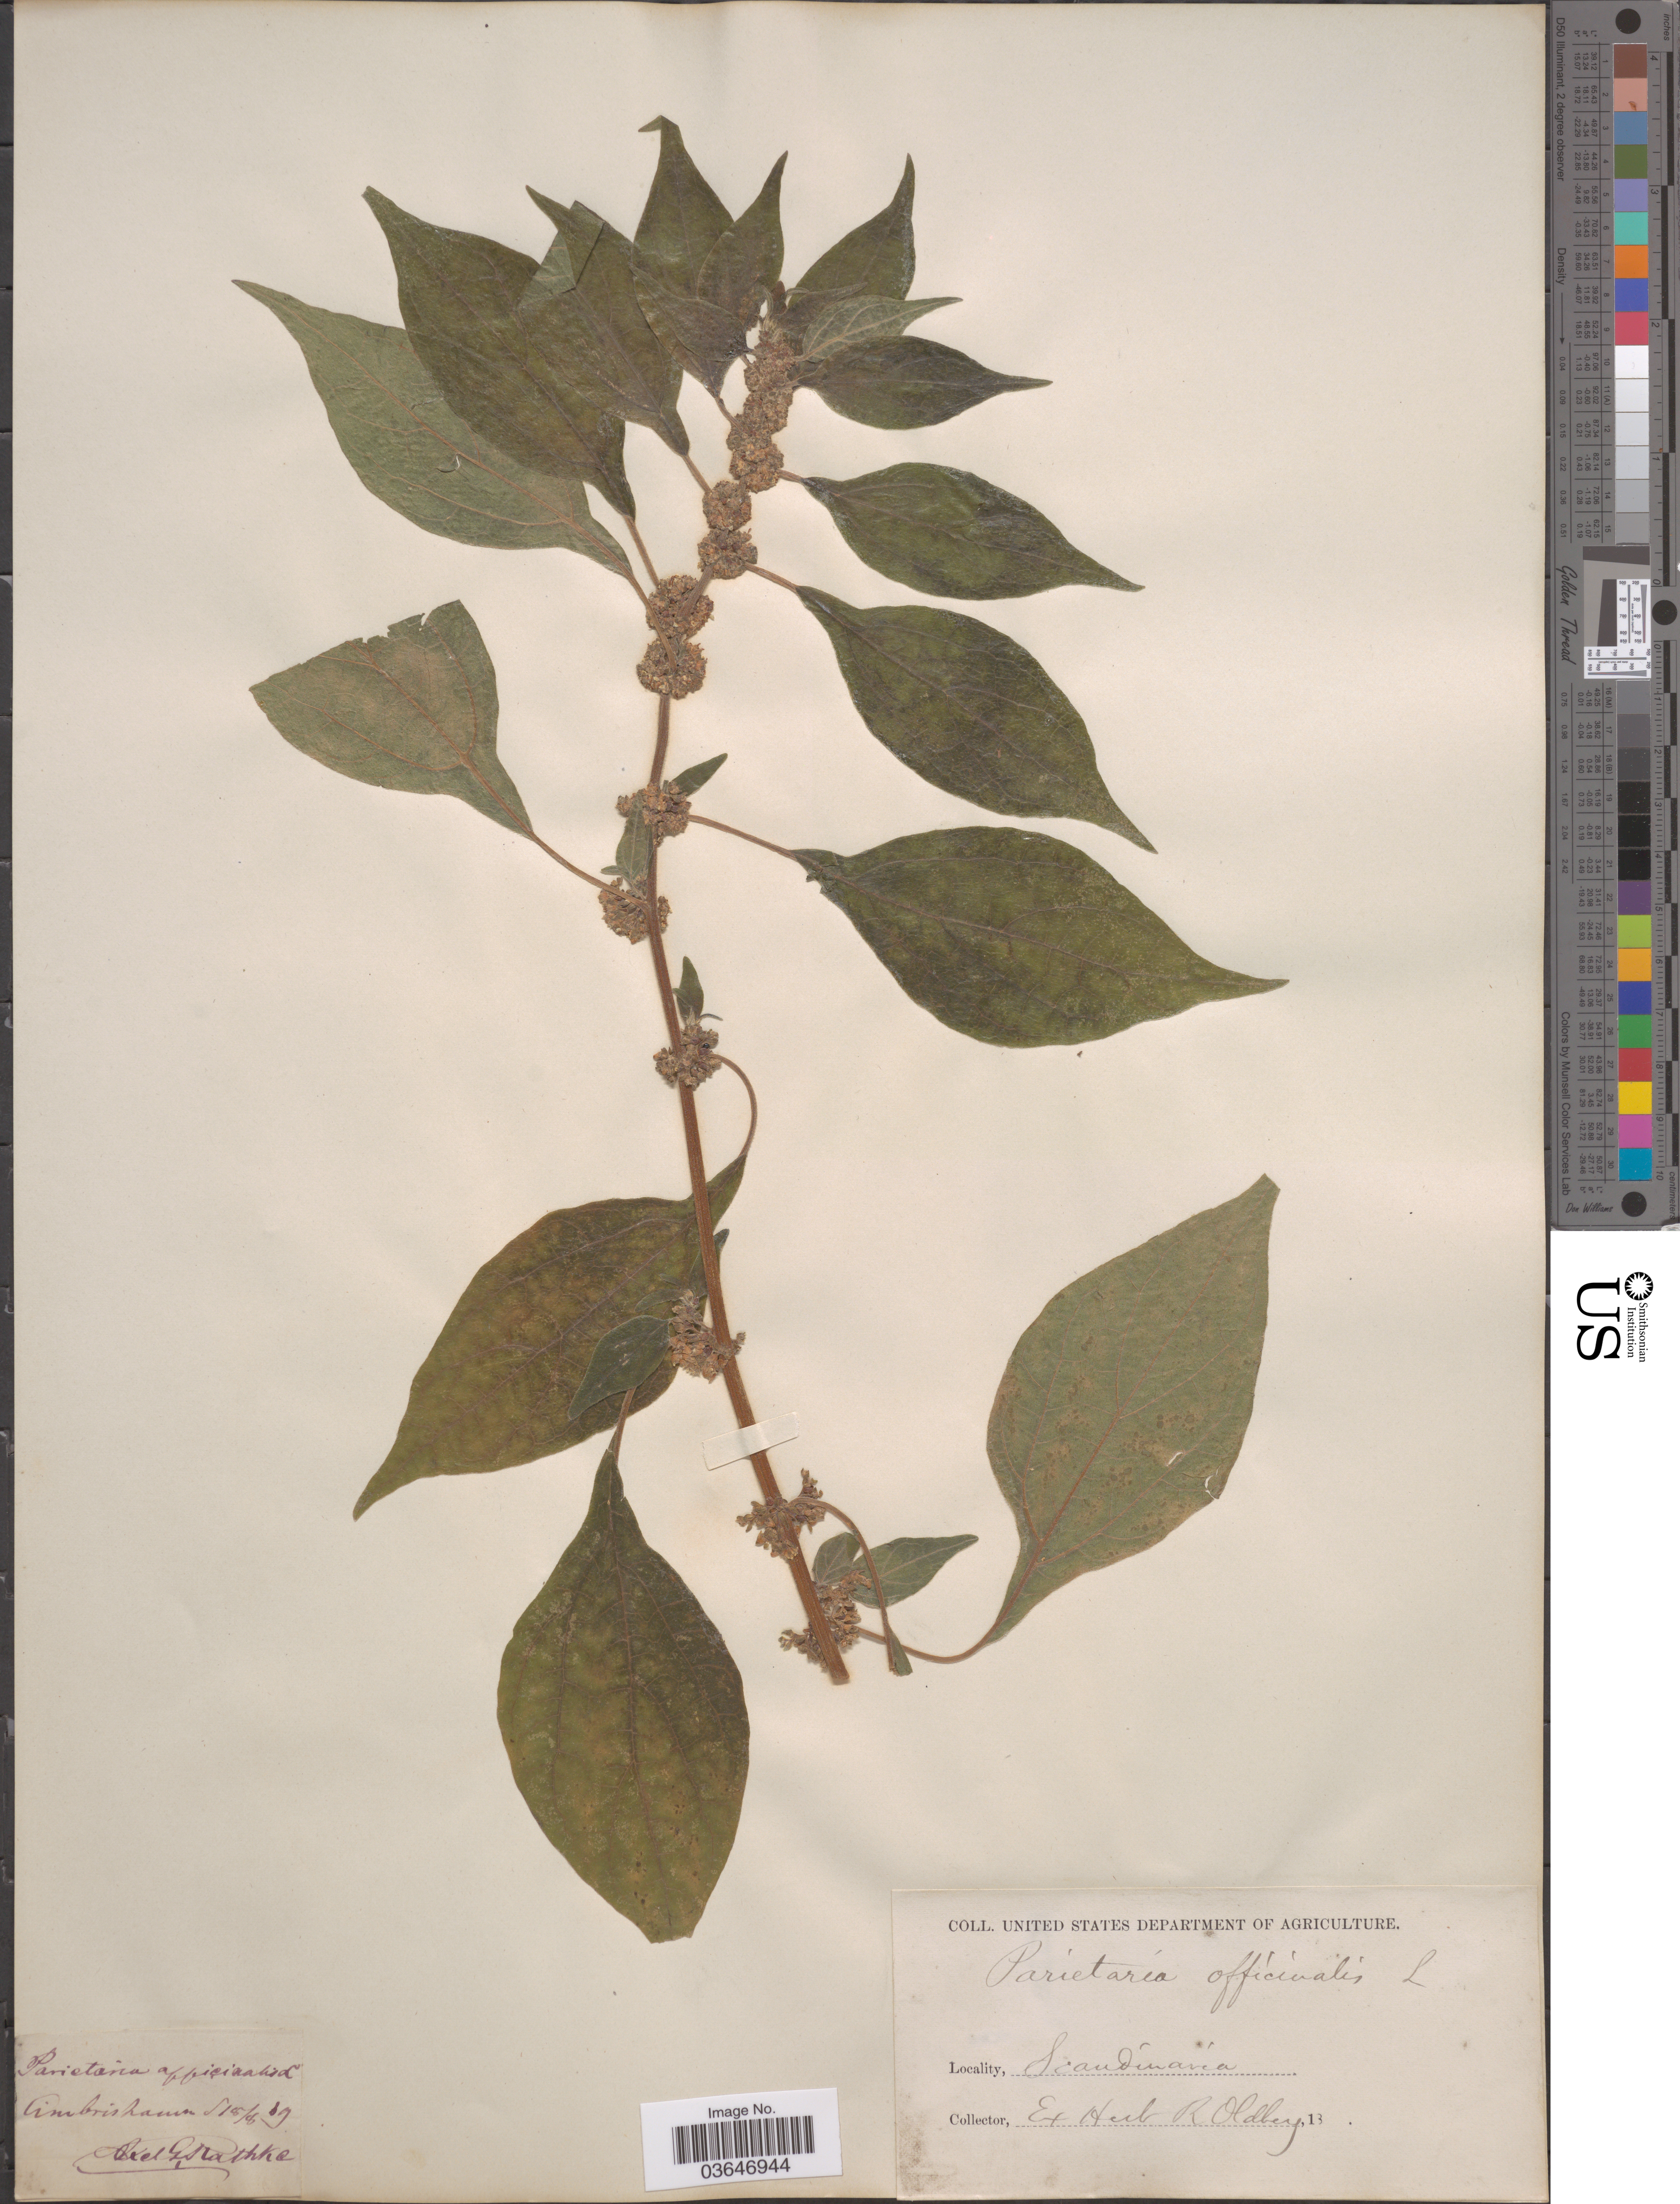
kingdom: Plantae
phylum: Tracheophyta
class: Magnoliopsida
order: Rosales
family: Urticaceae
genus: Parietaria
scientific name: Parietaria officinalis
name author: L.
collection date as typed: Transcribed d/m/y: 18/8/69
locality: Scandinavia. Umbris Lamon. [interpreted]